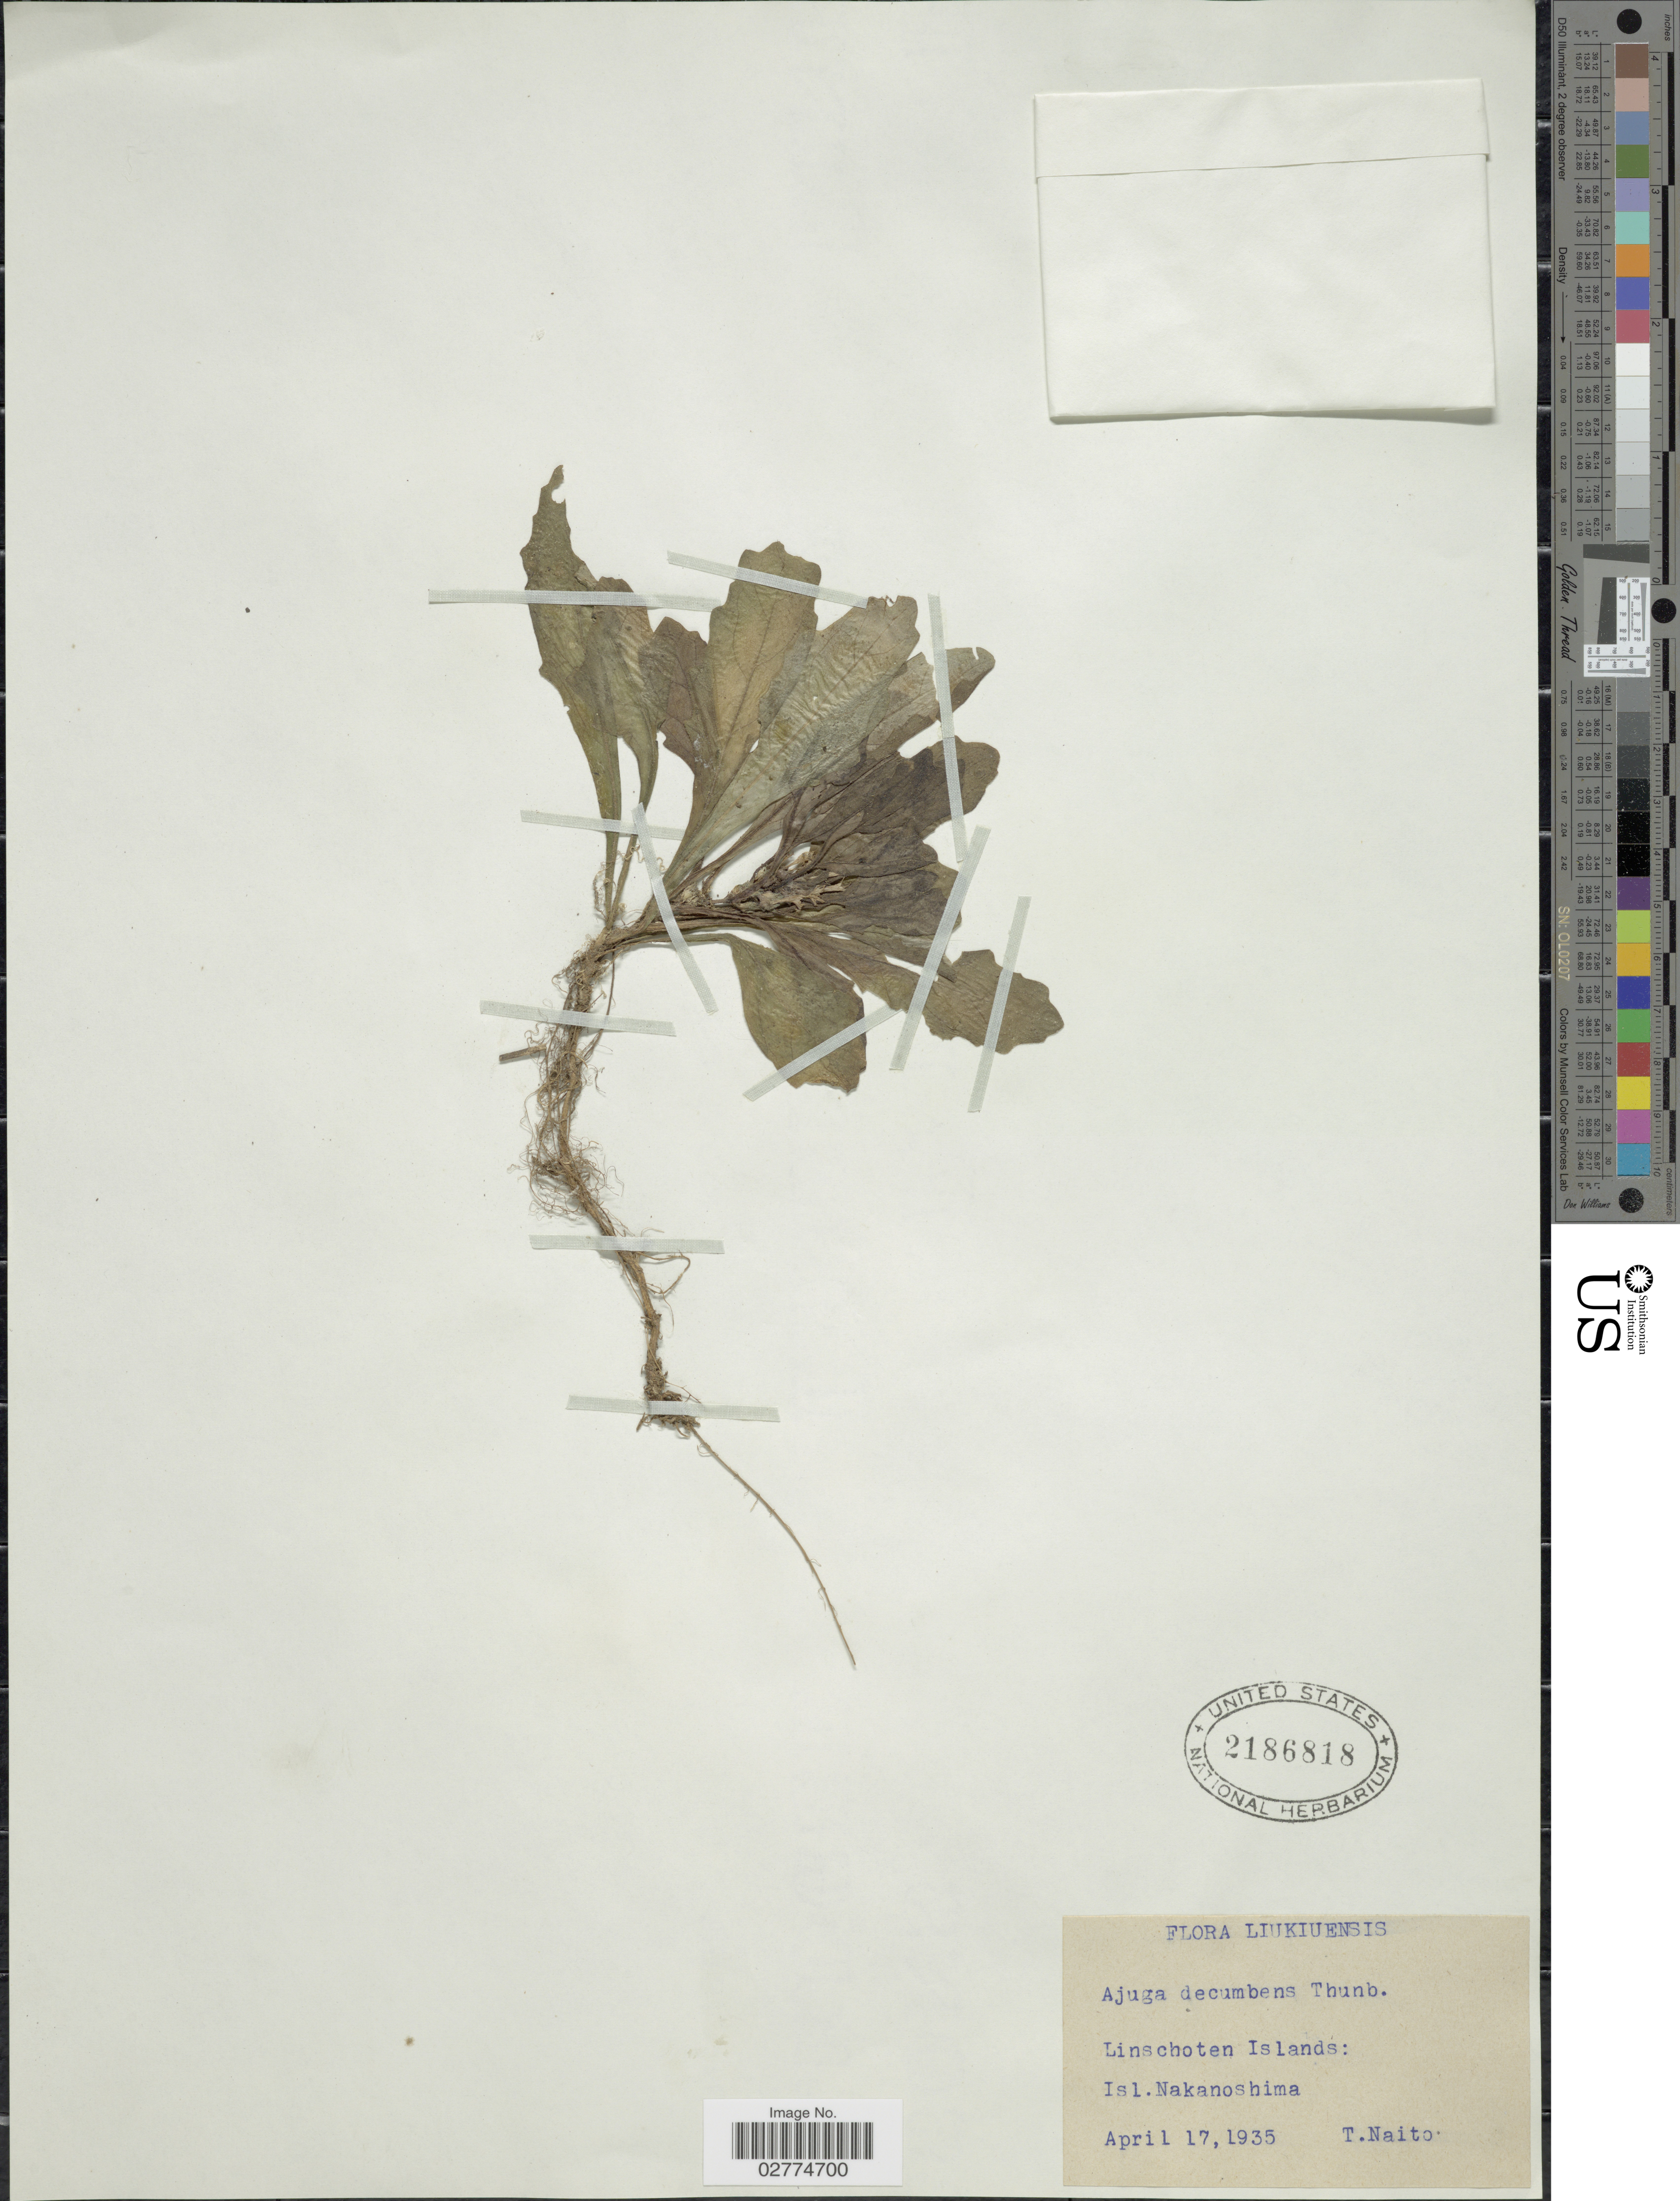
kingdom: Plantae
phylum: Tracheophyta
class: Magnoliopsida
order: Lamiales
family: Lamiaceae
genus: Ajuga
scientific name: Ajuga decumbens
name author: Thunb.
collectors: T. Naito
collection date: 1935-04-17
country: Japan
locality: Liukiunsis, Linschoten Islands: Isl. Nakanoshima.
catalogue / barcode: US 2186818